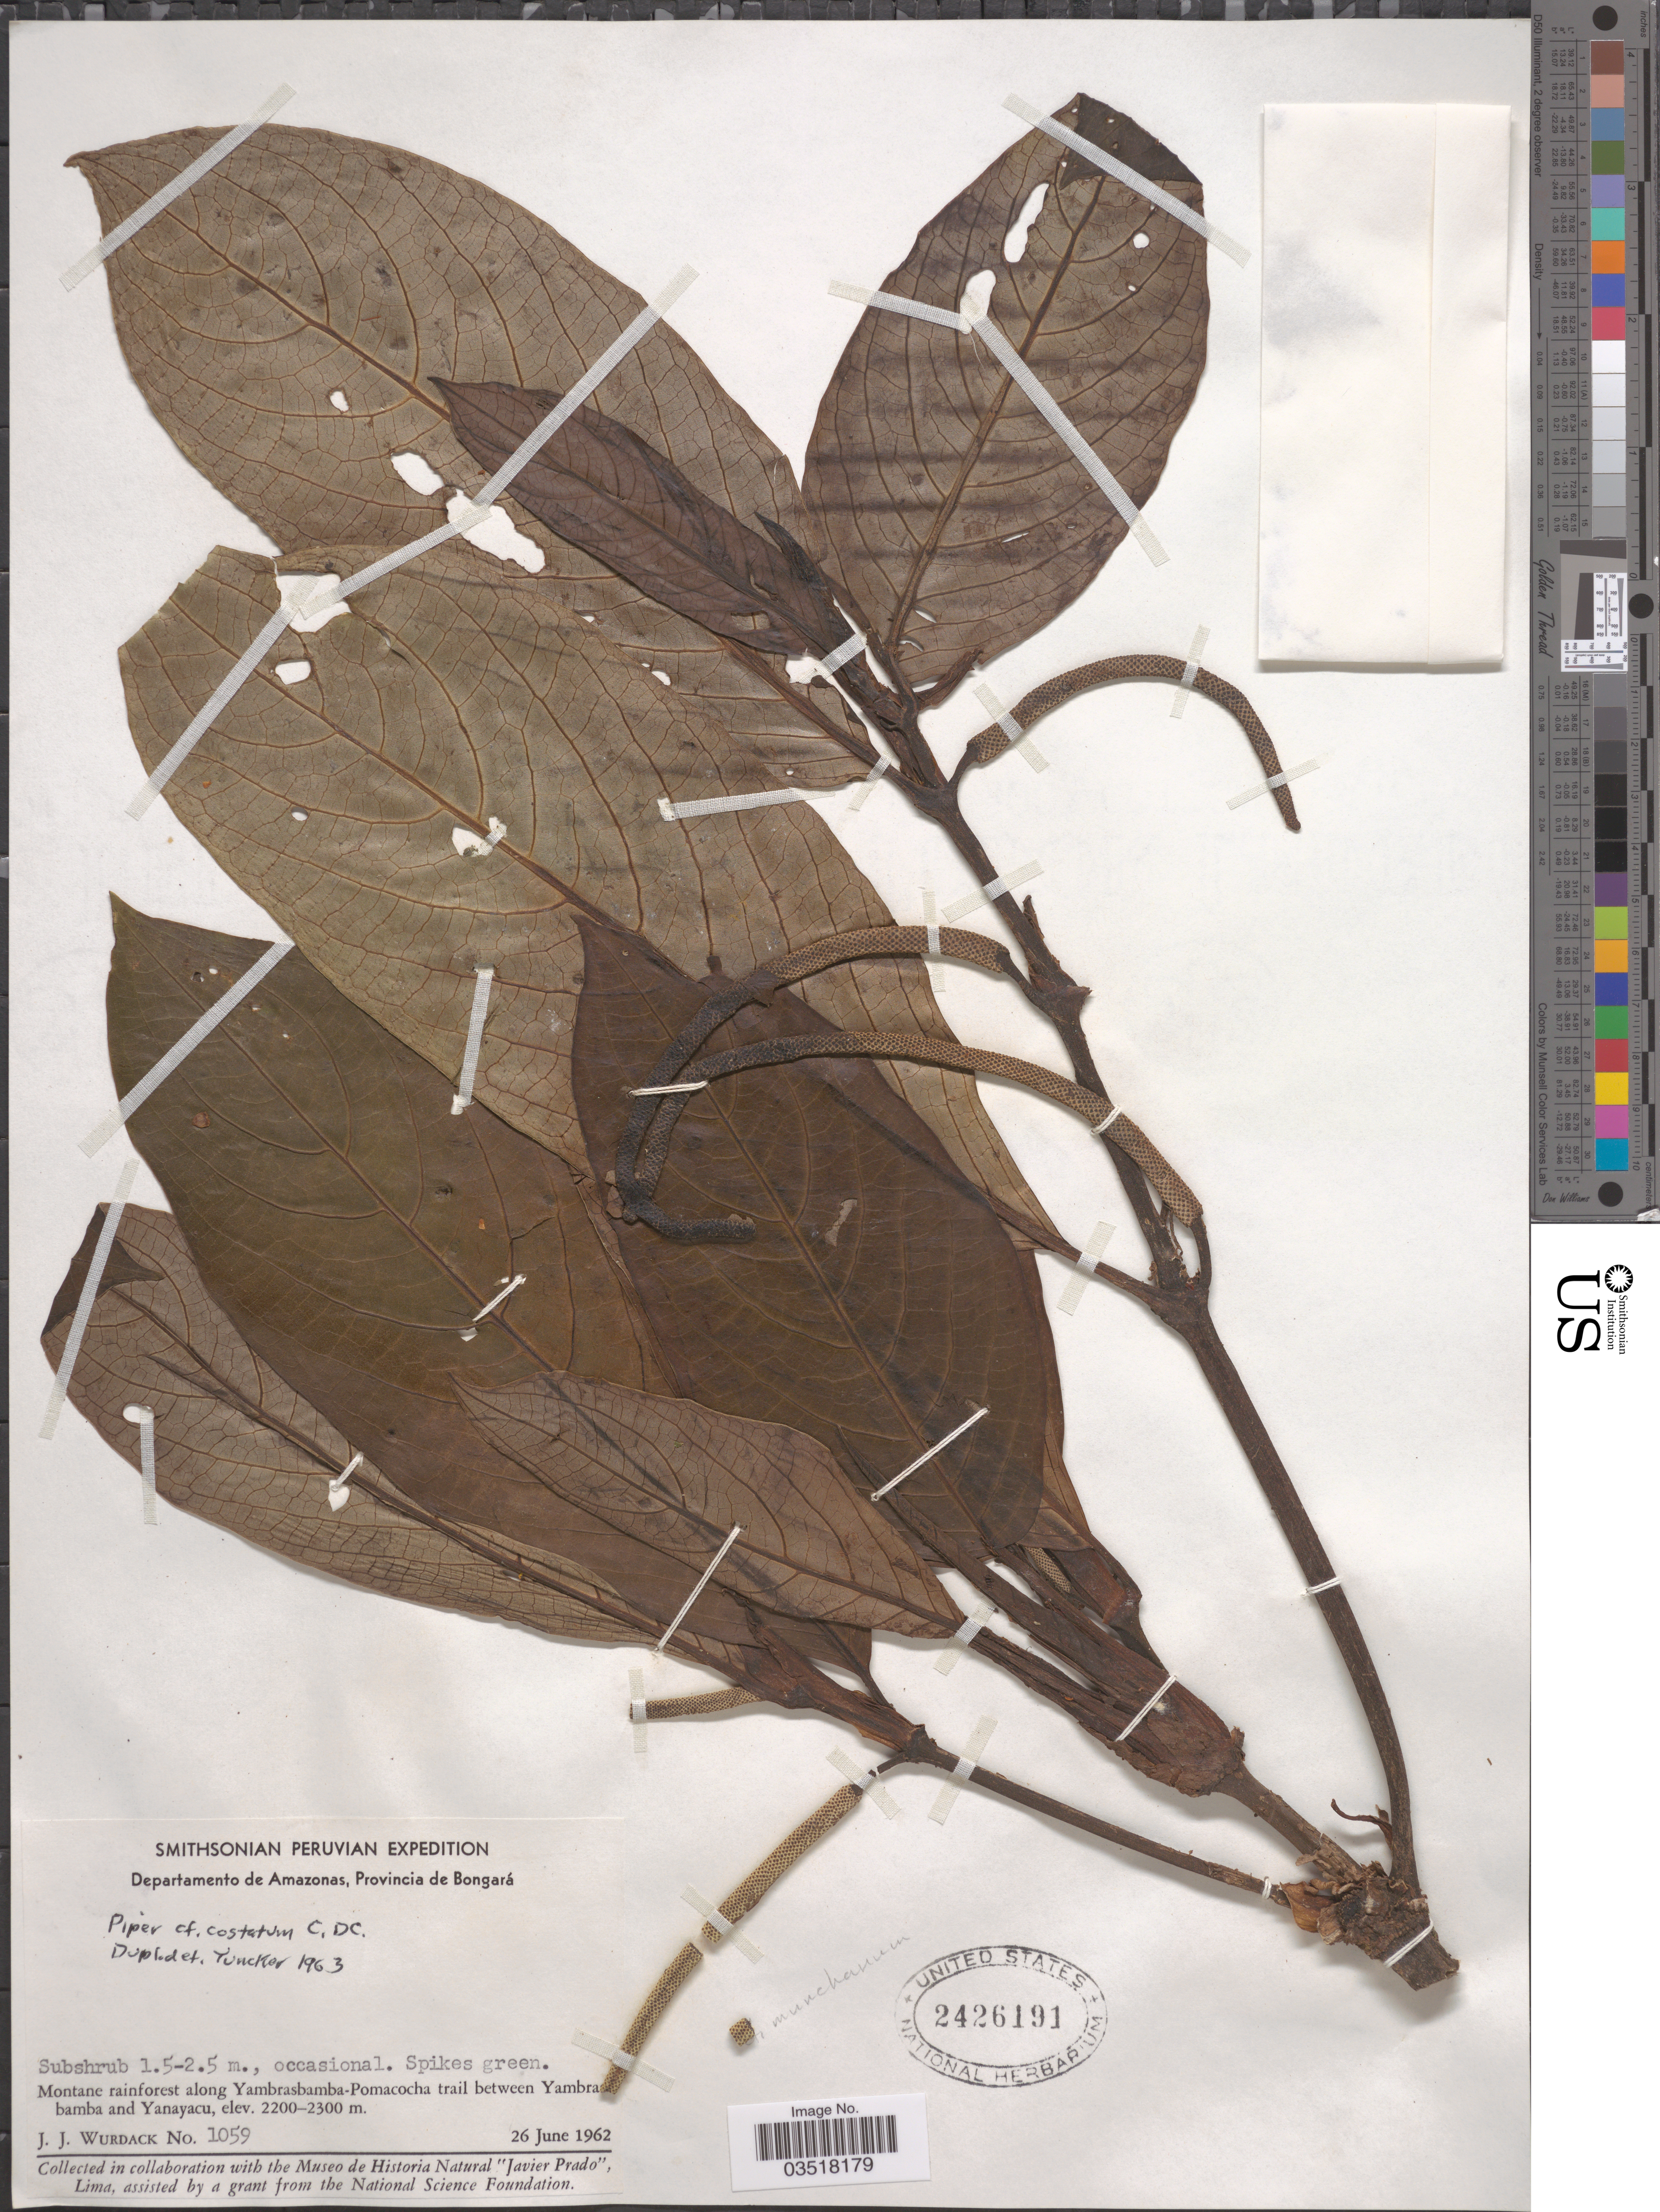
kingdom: Plantae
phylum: Tracheophyta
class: Magnoliopsida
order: Piperales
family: Piperaceae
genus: Piper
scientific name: Piper costatum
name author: C. DC.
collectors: J. J. Wurdack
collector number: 1059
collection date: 1962-06-26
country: Peru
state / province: Amazonas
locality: Departamento de Amazonas, Provincia de Bongará. Montane rainforest along Yambrasbamba-Pomacocha trail between Yambrasbamba and Yanayacu.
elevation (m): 2200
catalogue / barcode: US 2426191